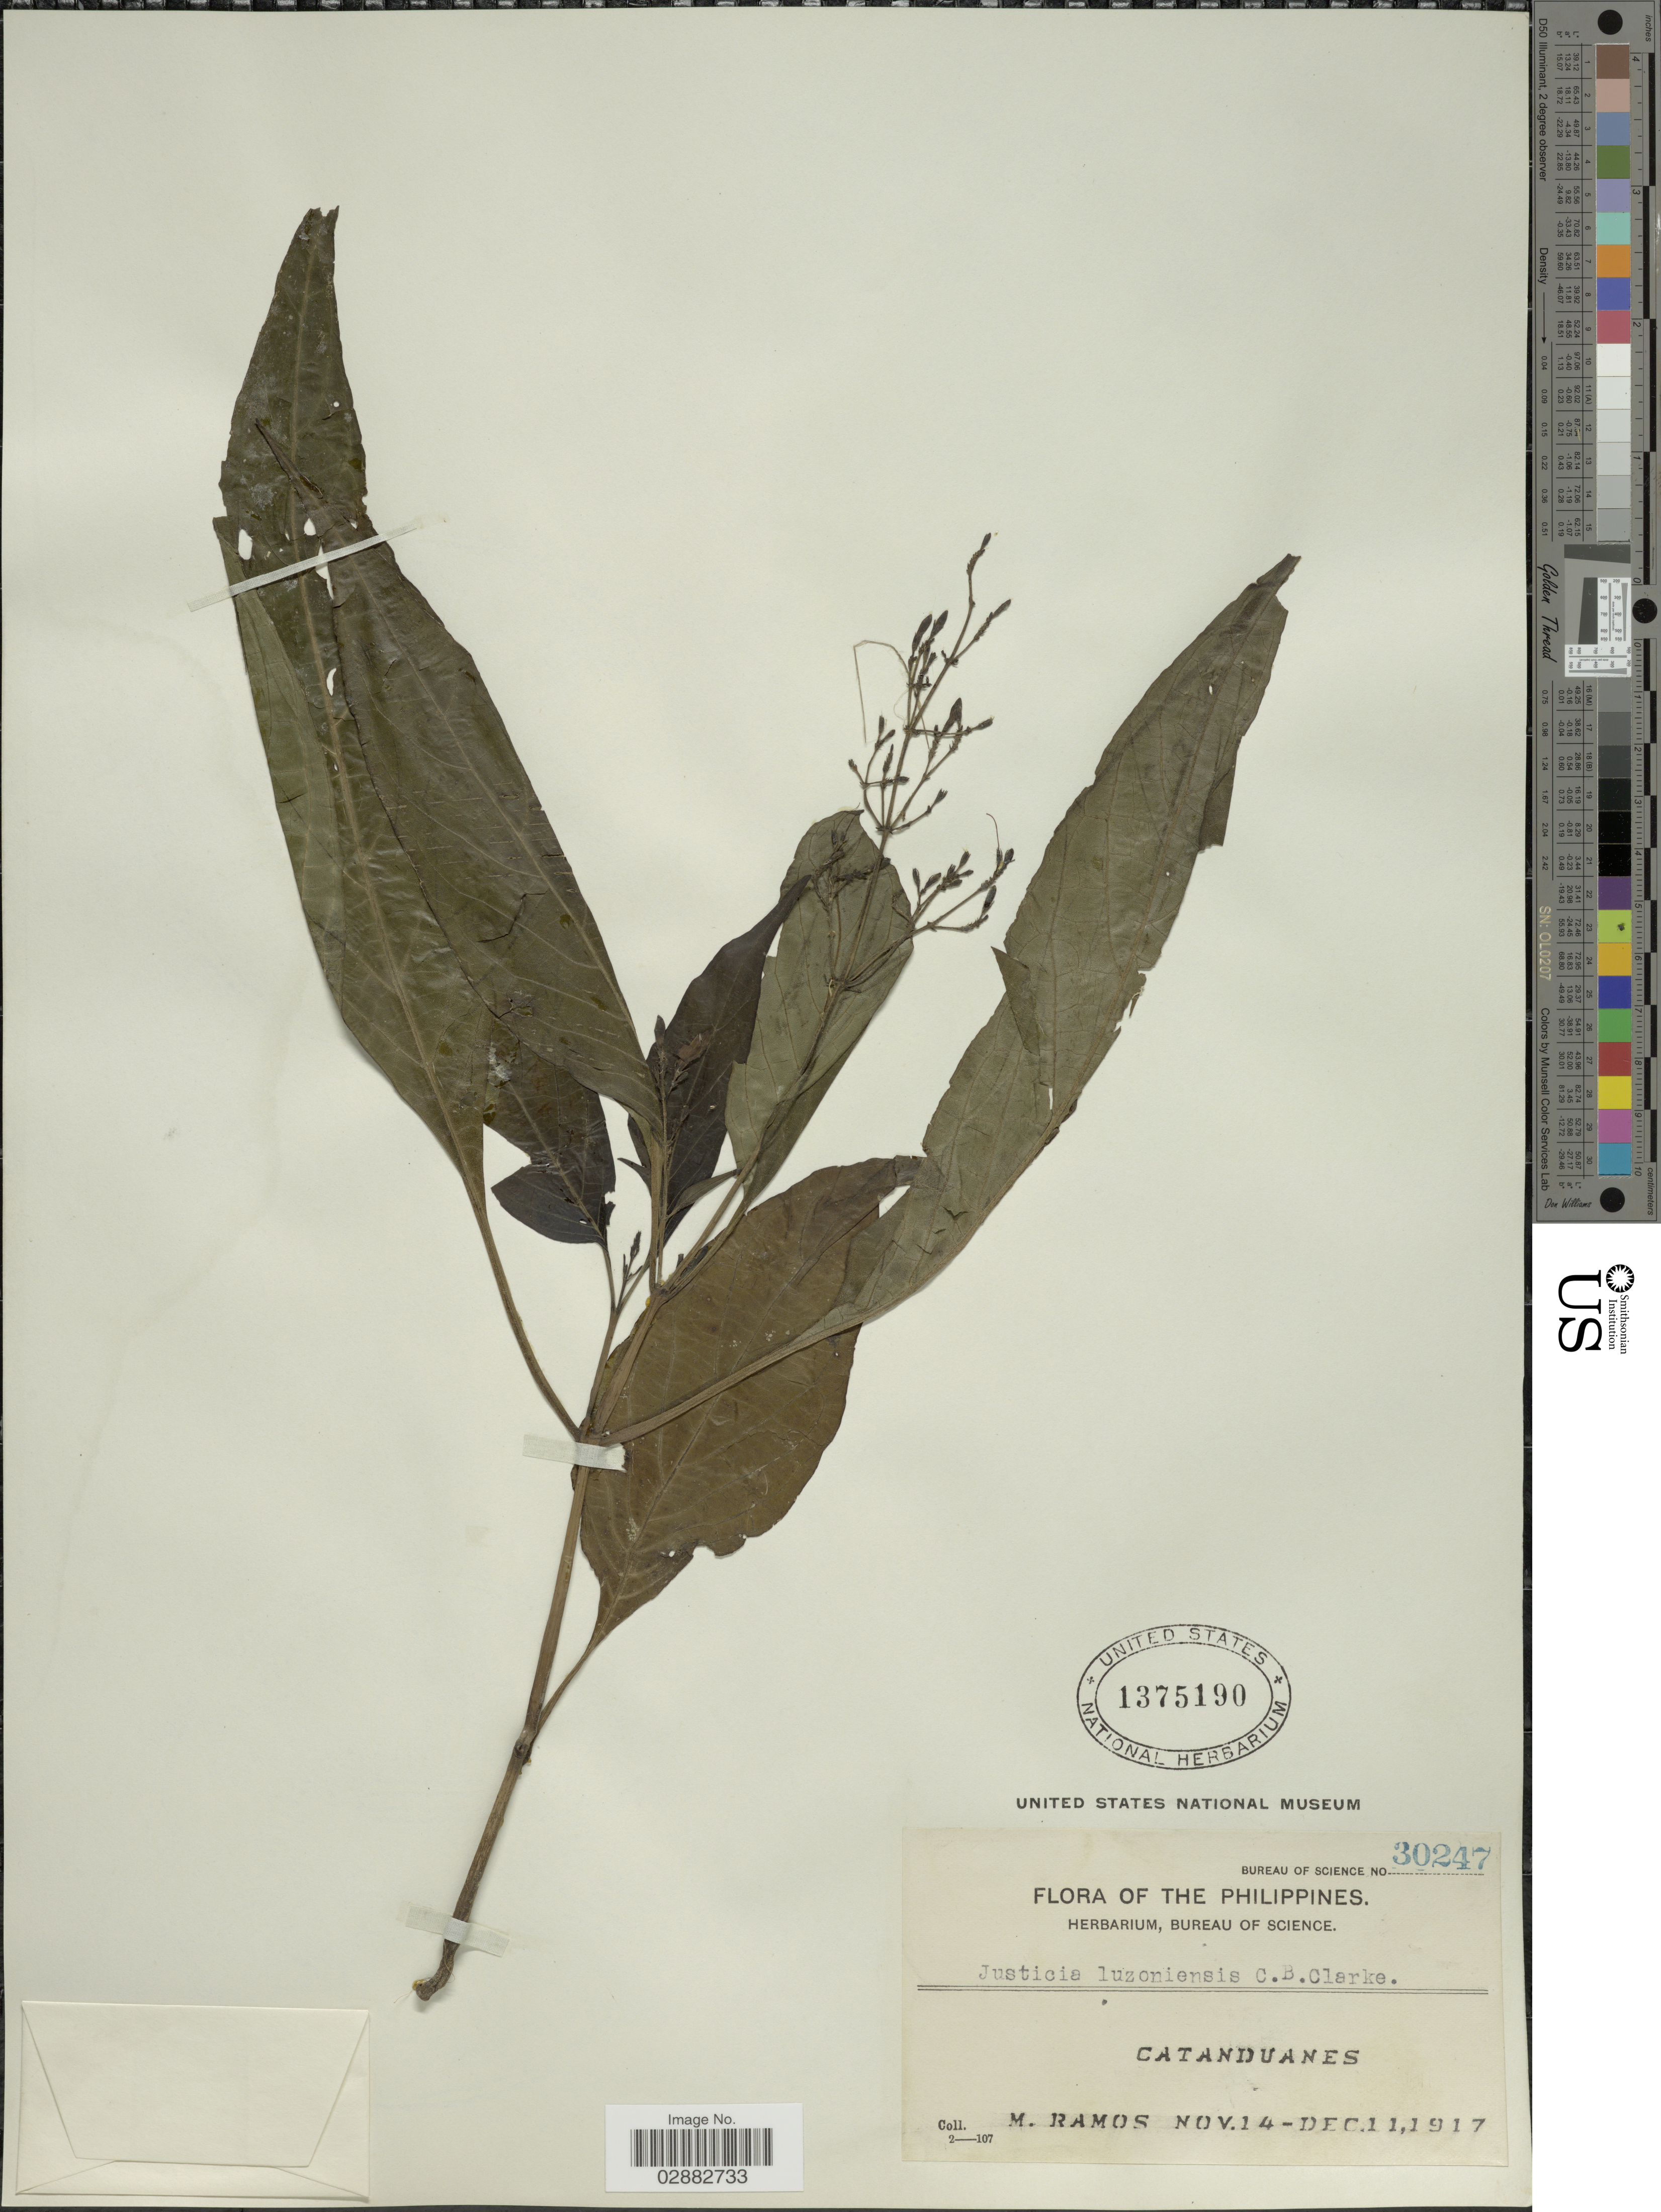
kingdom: Plantae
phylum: Tracheophyta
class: Magnoliopsida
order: Lamiales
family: Acanthaceae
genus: Justicia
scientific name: Justicia luzonensis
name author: C.B. Clarke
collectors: M. Ramos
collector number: Bureau of Science 30247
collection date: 1917-11-14/1917-12-11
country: Philippines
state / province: Bicol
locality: Catanduanes.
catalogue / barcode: US 1375190